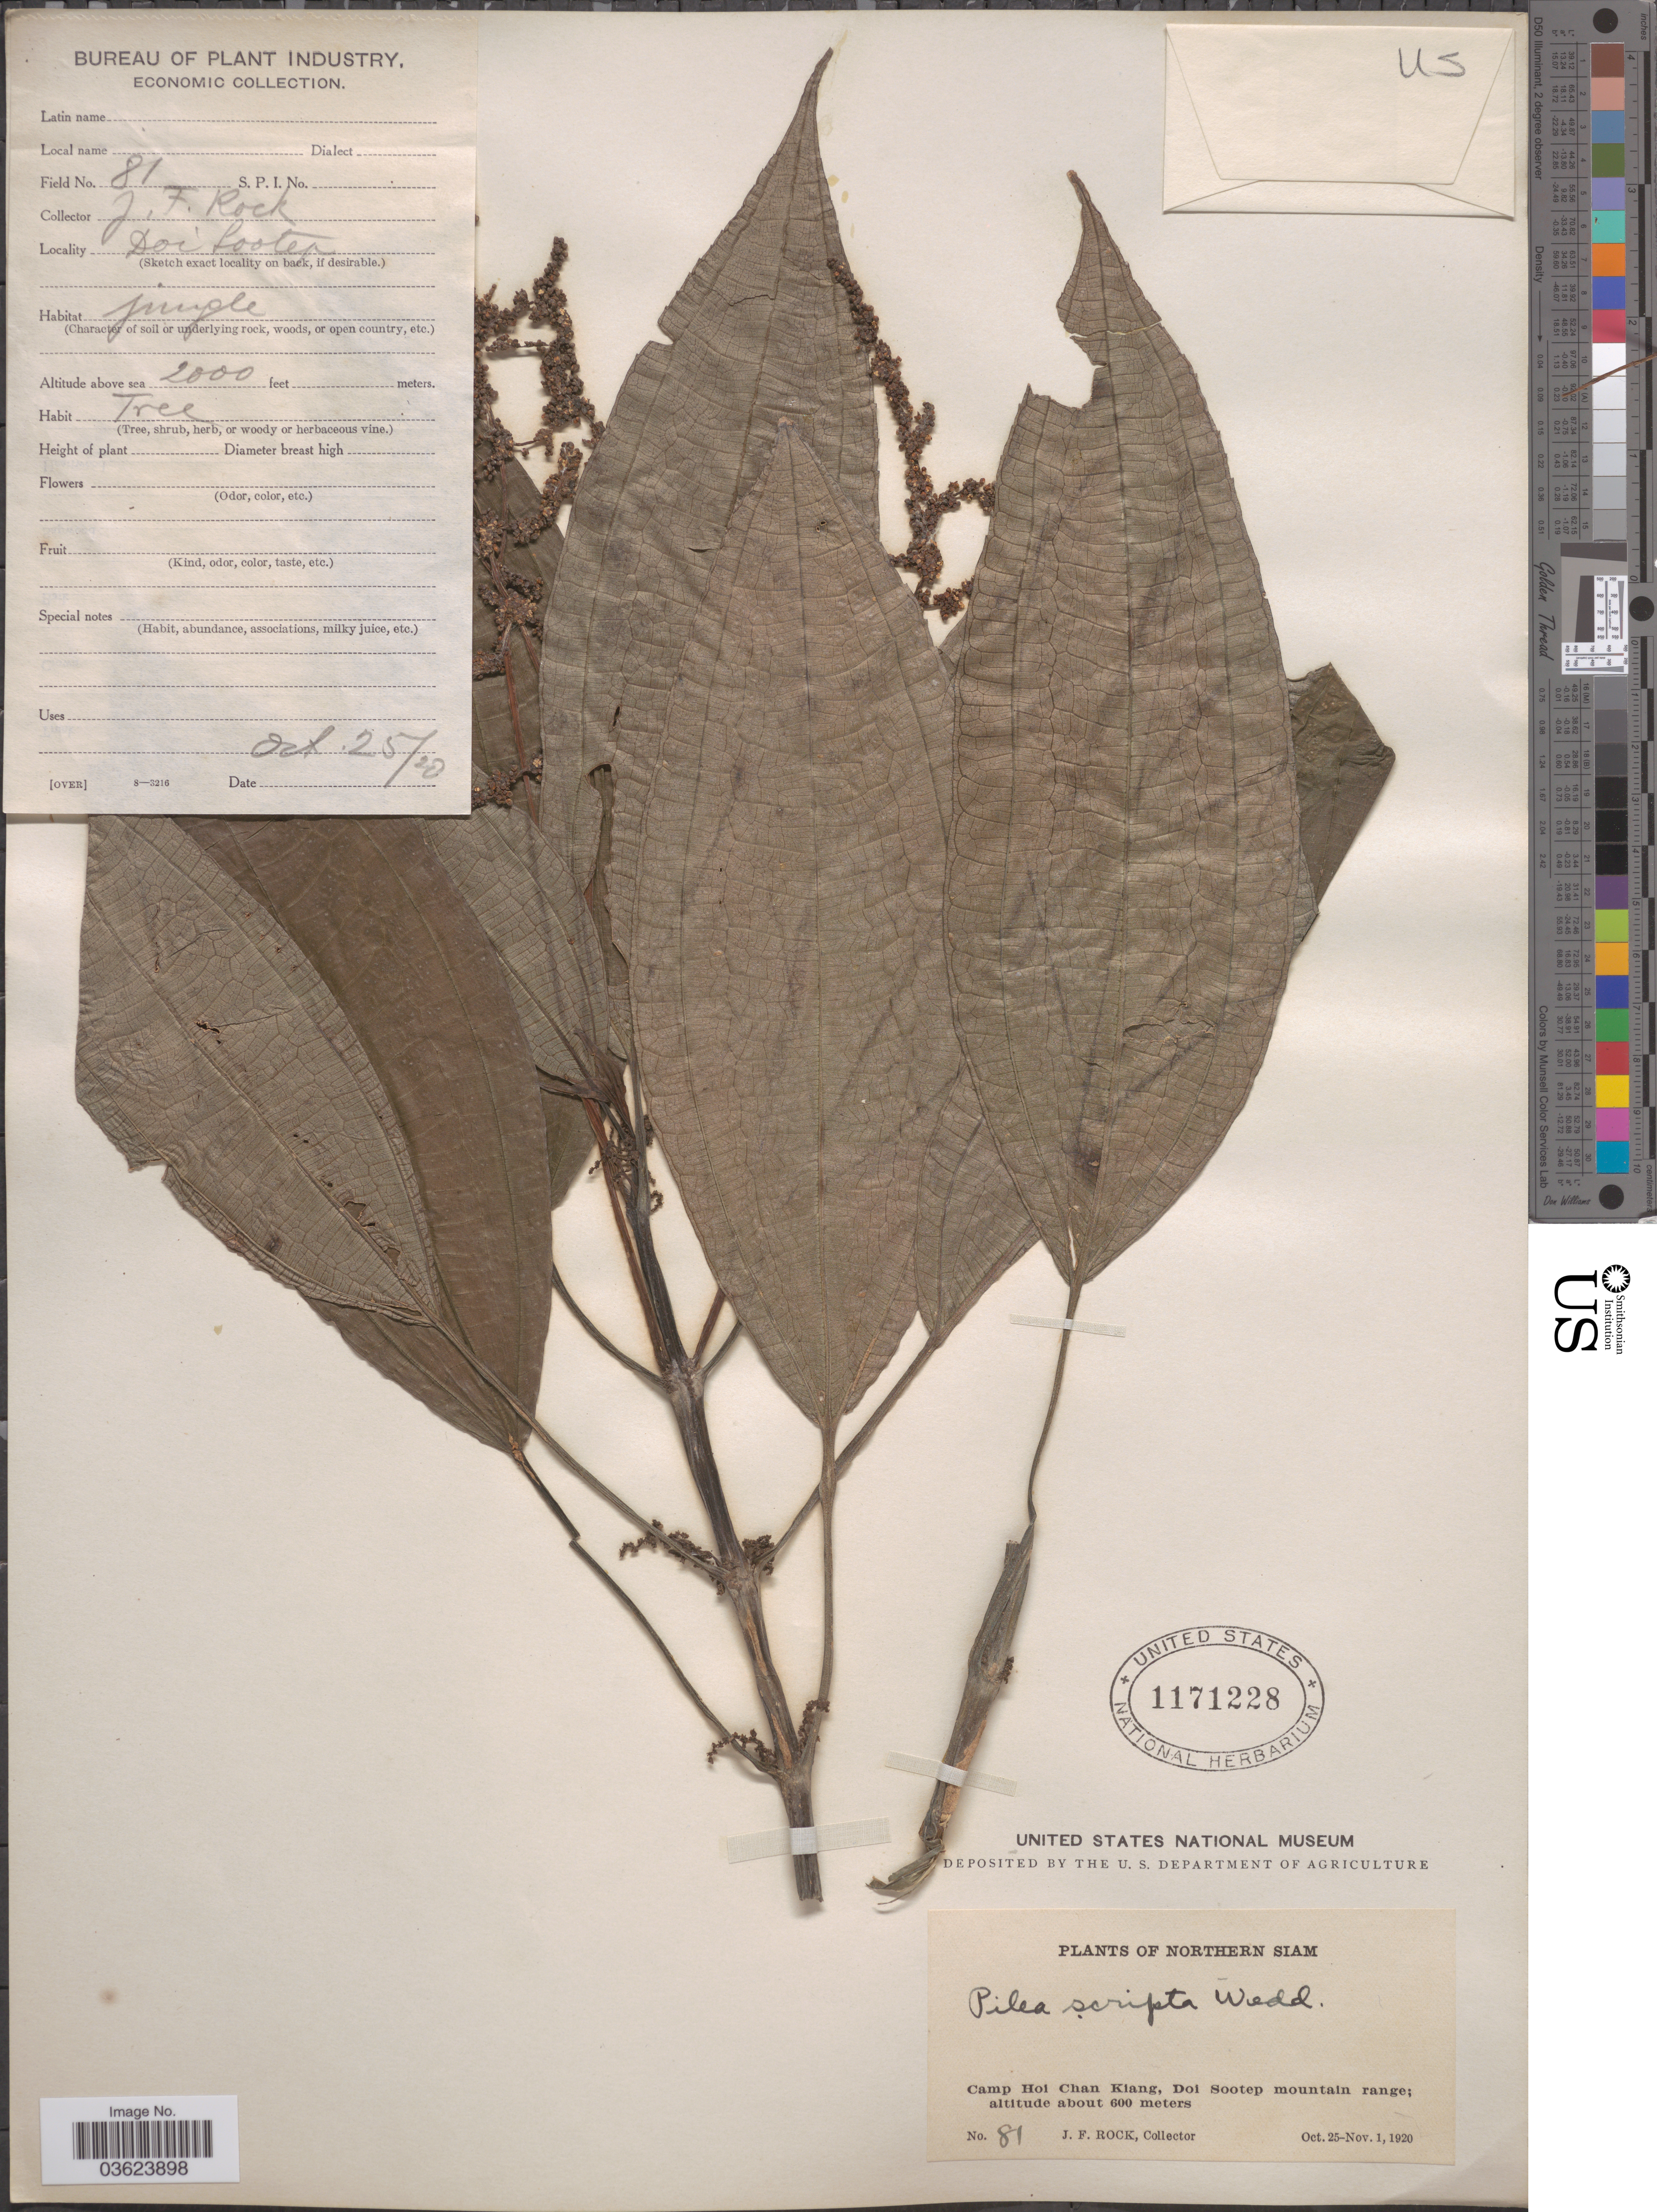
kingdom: Plantae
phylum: Tracheophyta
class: Magnoliopsida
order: Rosales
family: Urticaceae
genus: Pilea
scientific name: Pilea scripta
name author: (Buch.-Ham. ex D. Don) Wedd.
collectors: J. Rock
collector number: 81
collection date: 1920-10-25/1920-11-01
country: Thailand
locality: Northern Siam. Camp Hoi Chan Kiang, Doi Sootep mountain range.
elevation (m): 600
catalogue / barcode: US 1171228